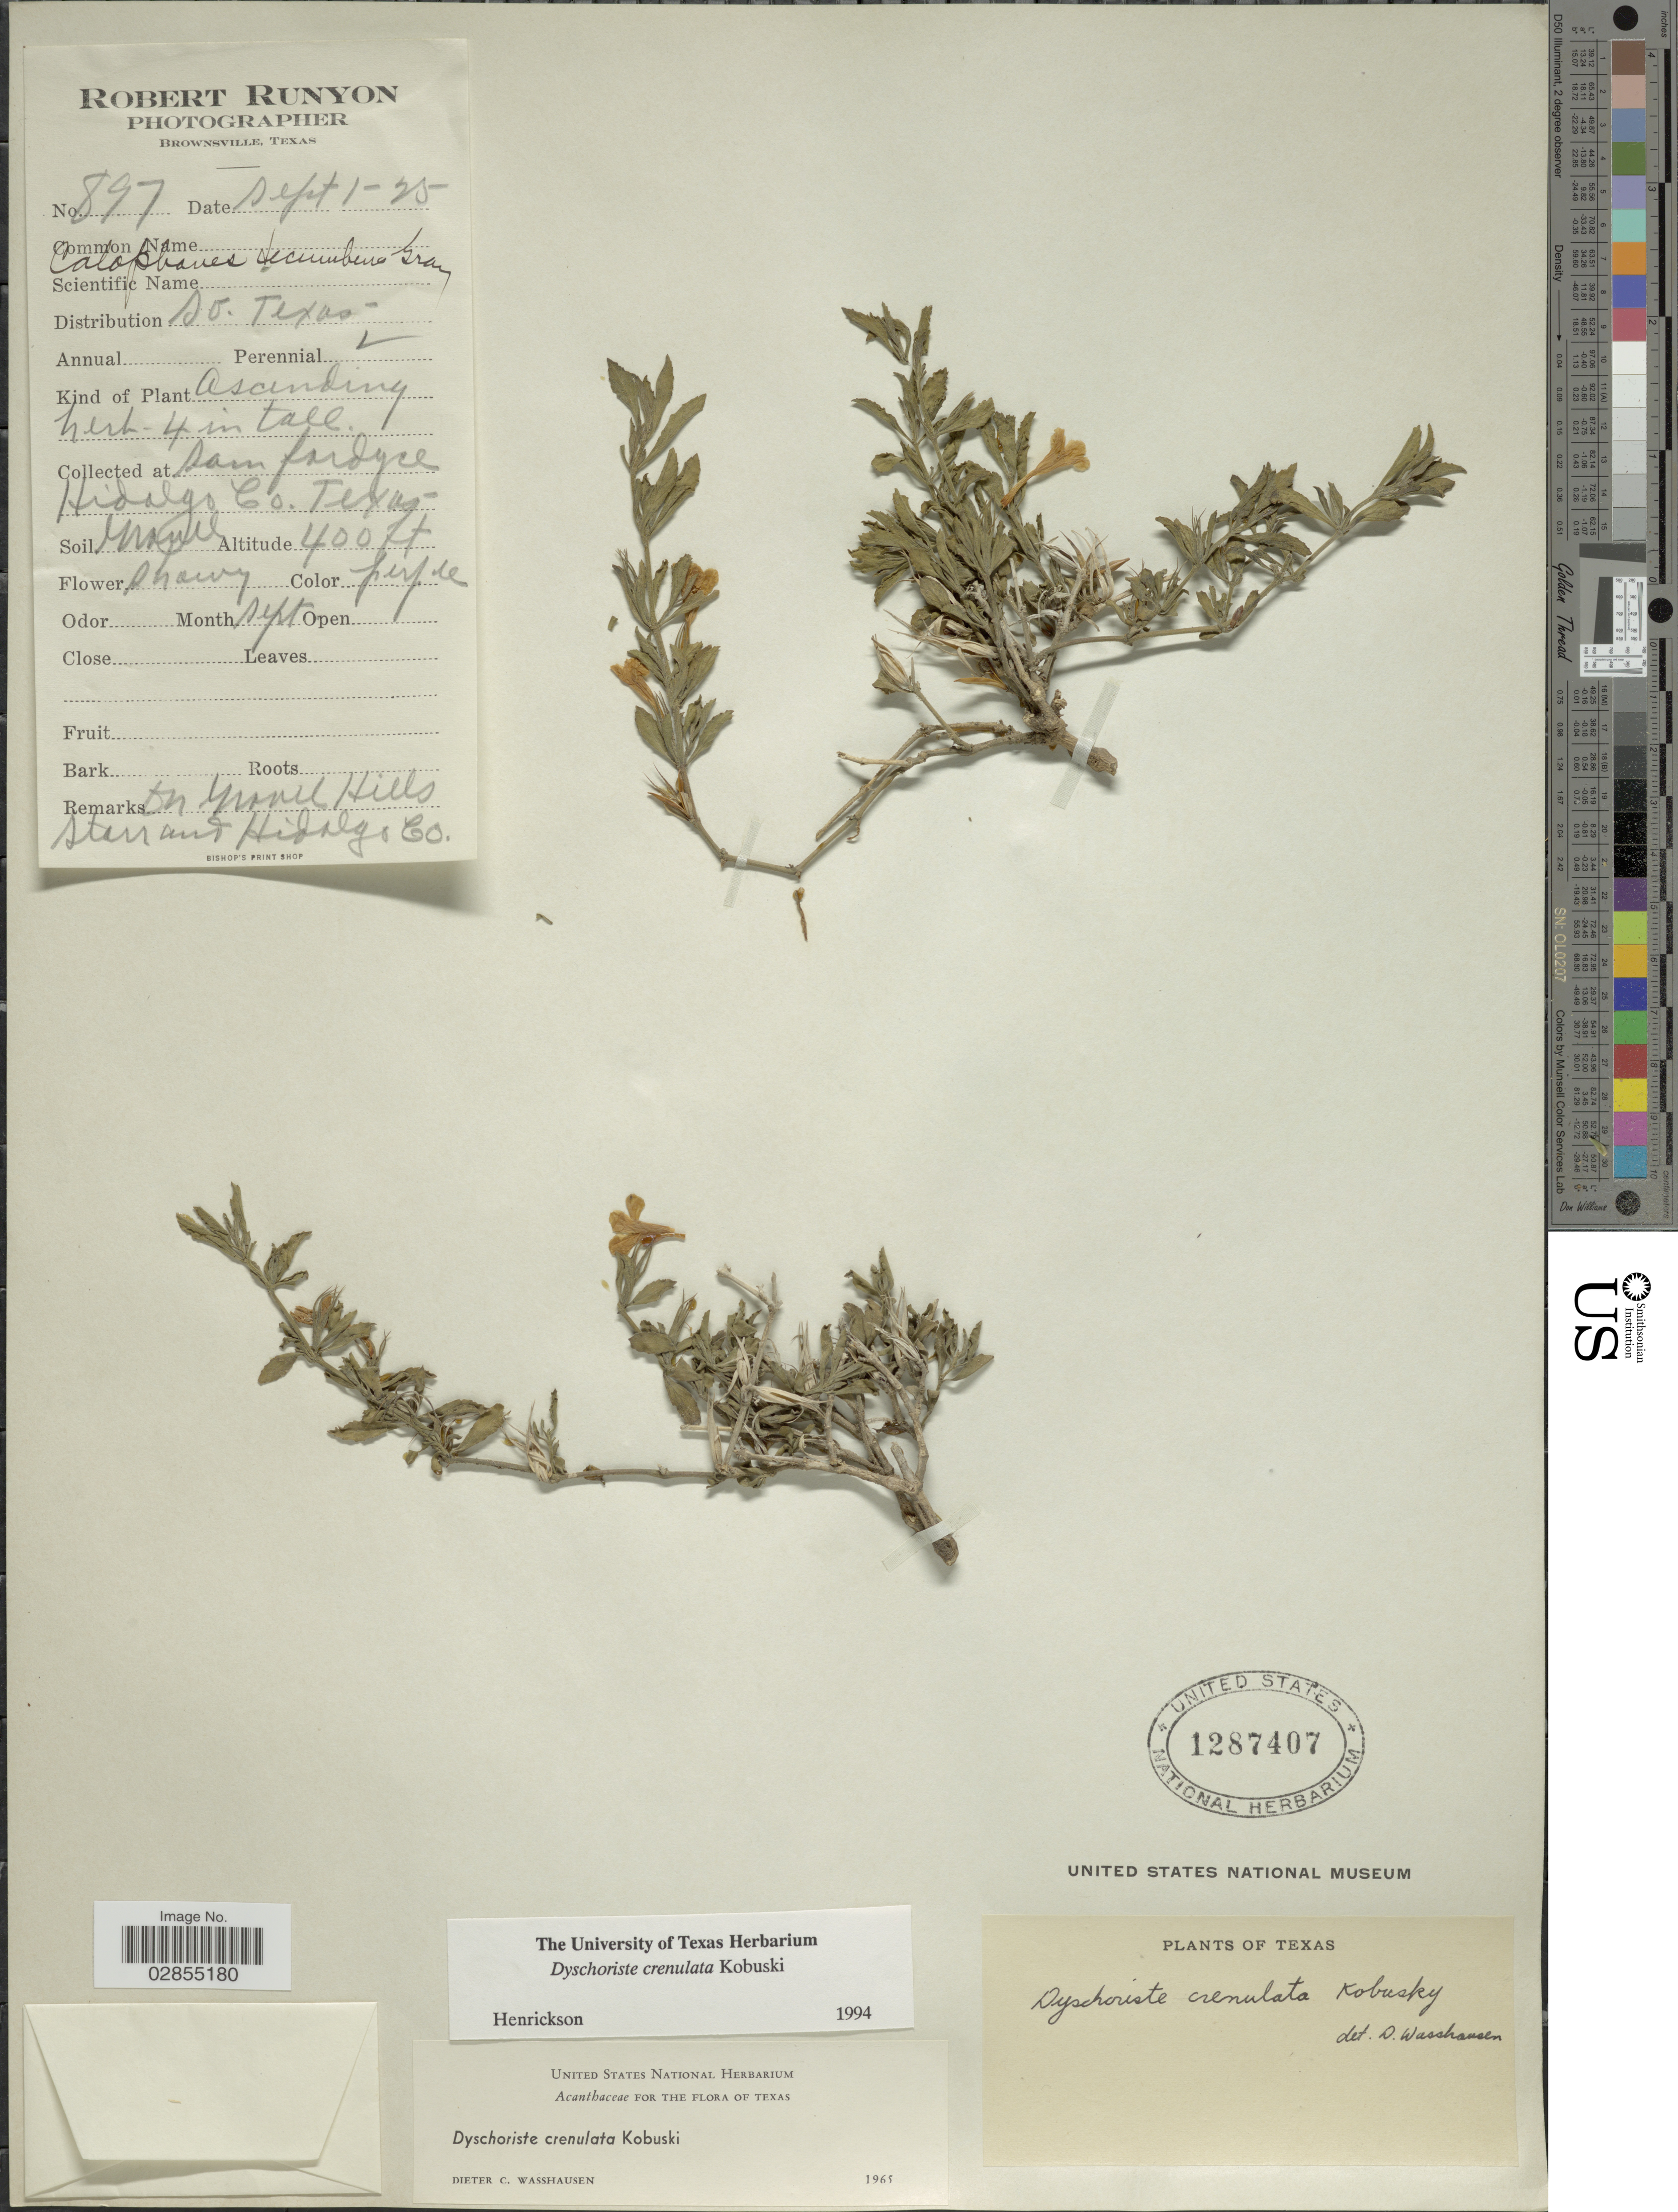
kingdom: Plantae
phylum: Tracheophyta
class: Magnoliopsida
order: Lamiales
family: Acanthaceae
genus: Dyschoriste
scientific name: Dyschoriste crenulata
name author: Kobuski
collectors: R. Runyon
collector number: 897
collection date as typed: Transcribed d/m/y: 1/9/25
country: United States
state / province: Texas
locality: SO. Texas. Sam fordyce, Hidalgo Co.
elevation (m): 122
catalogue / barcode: US 1287407